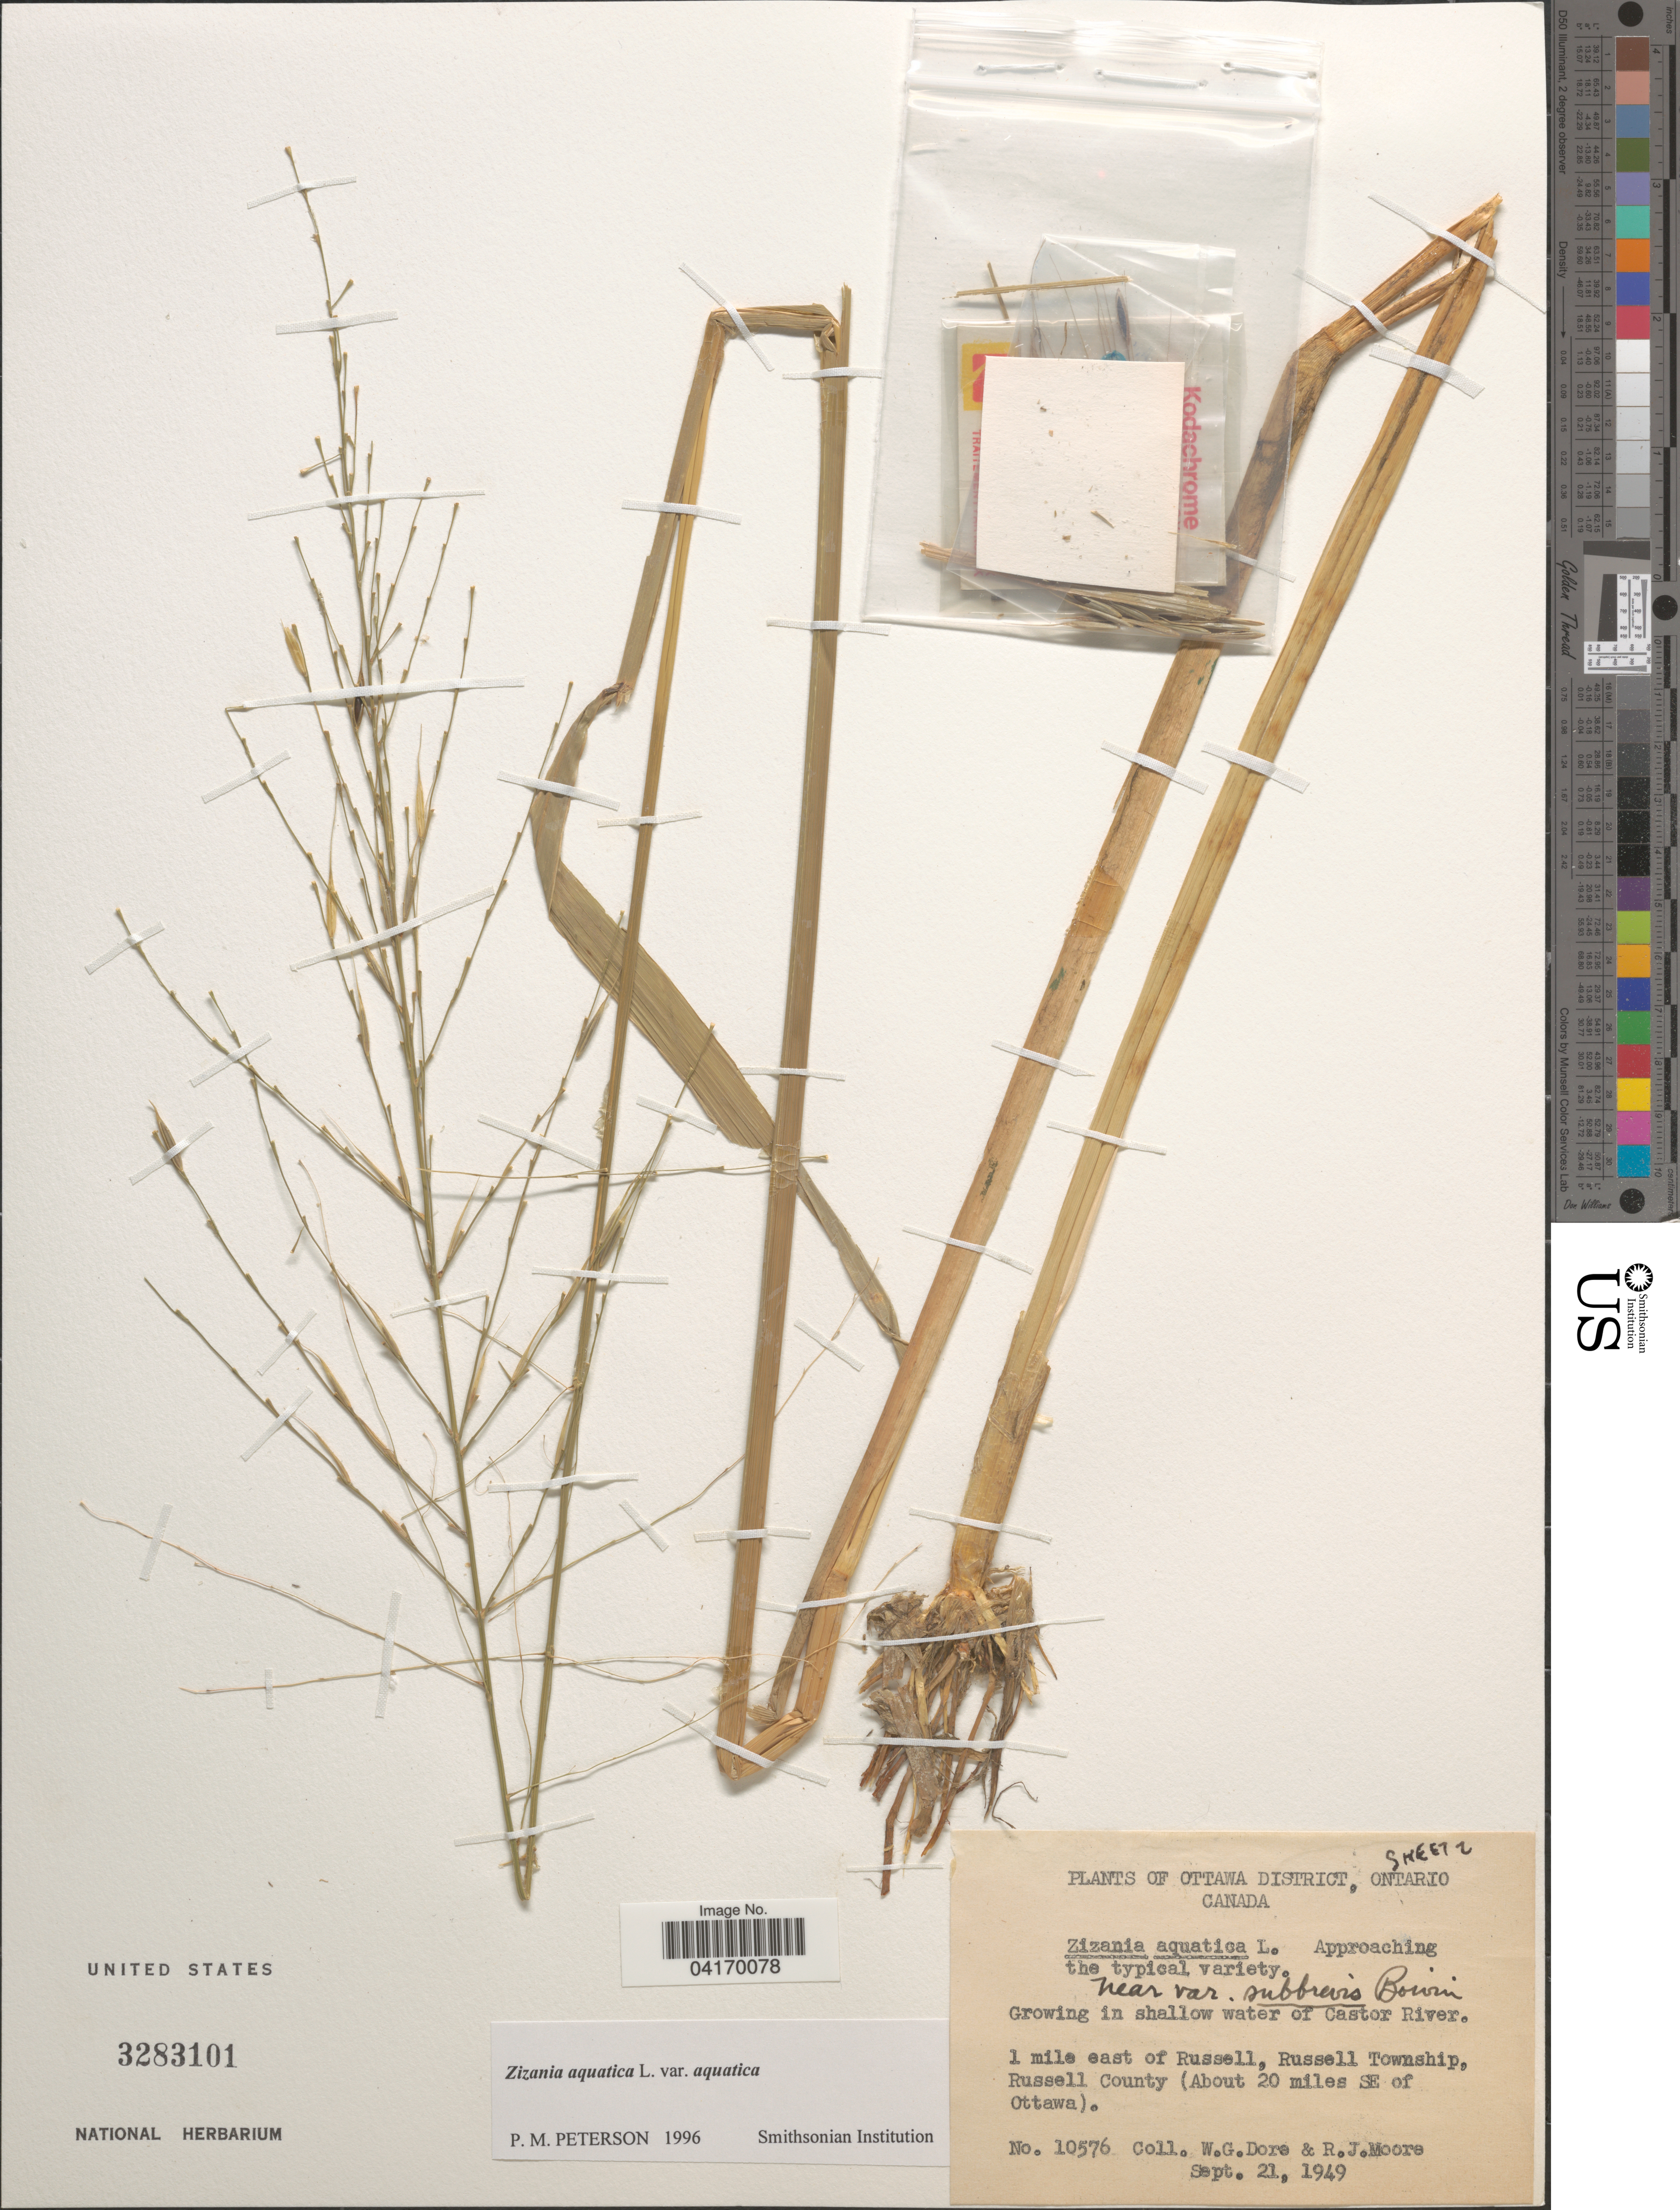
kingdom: Plantae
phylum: Tracheophyta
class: Liliopsida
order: Poales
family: Poaceae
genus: Zizania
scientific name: Zizania aquatica var. aquatica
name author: L.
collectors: W. Dore & R. J. Moore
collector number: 10576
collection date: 1949-09-21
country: Canada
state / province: Ontario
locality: Ottawa District. Growing in shallow water of Castor River. 1 mile east of Russell, Russell Township, Russell County (About 20 miles SE of Ottawa).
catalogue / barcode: US 3283101